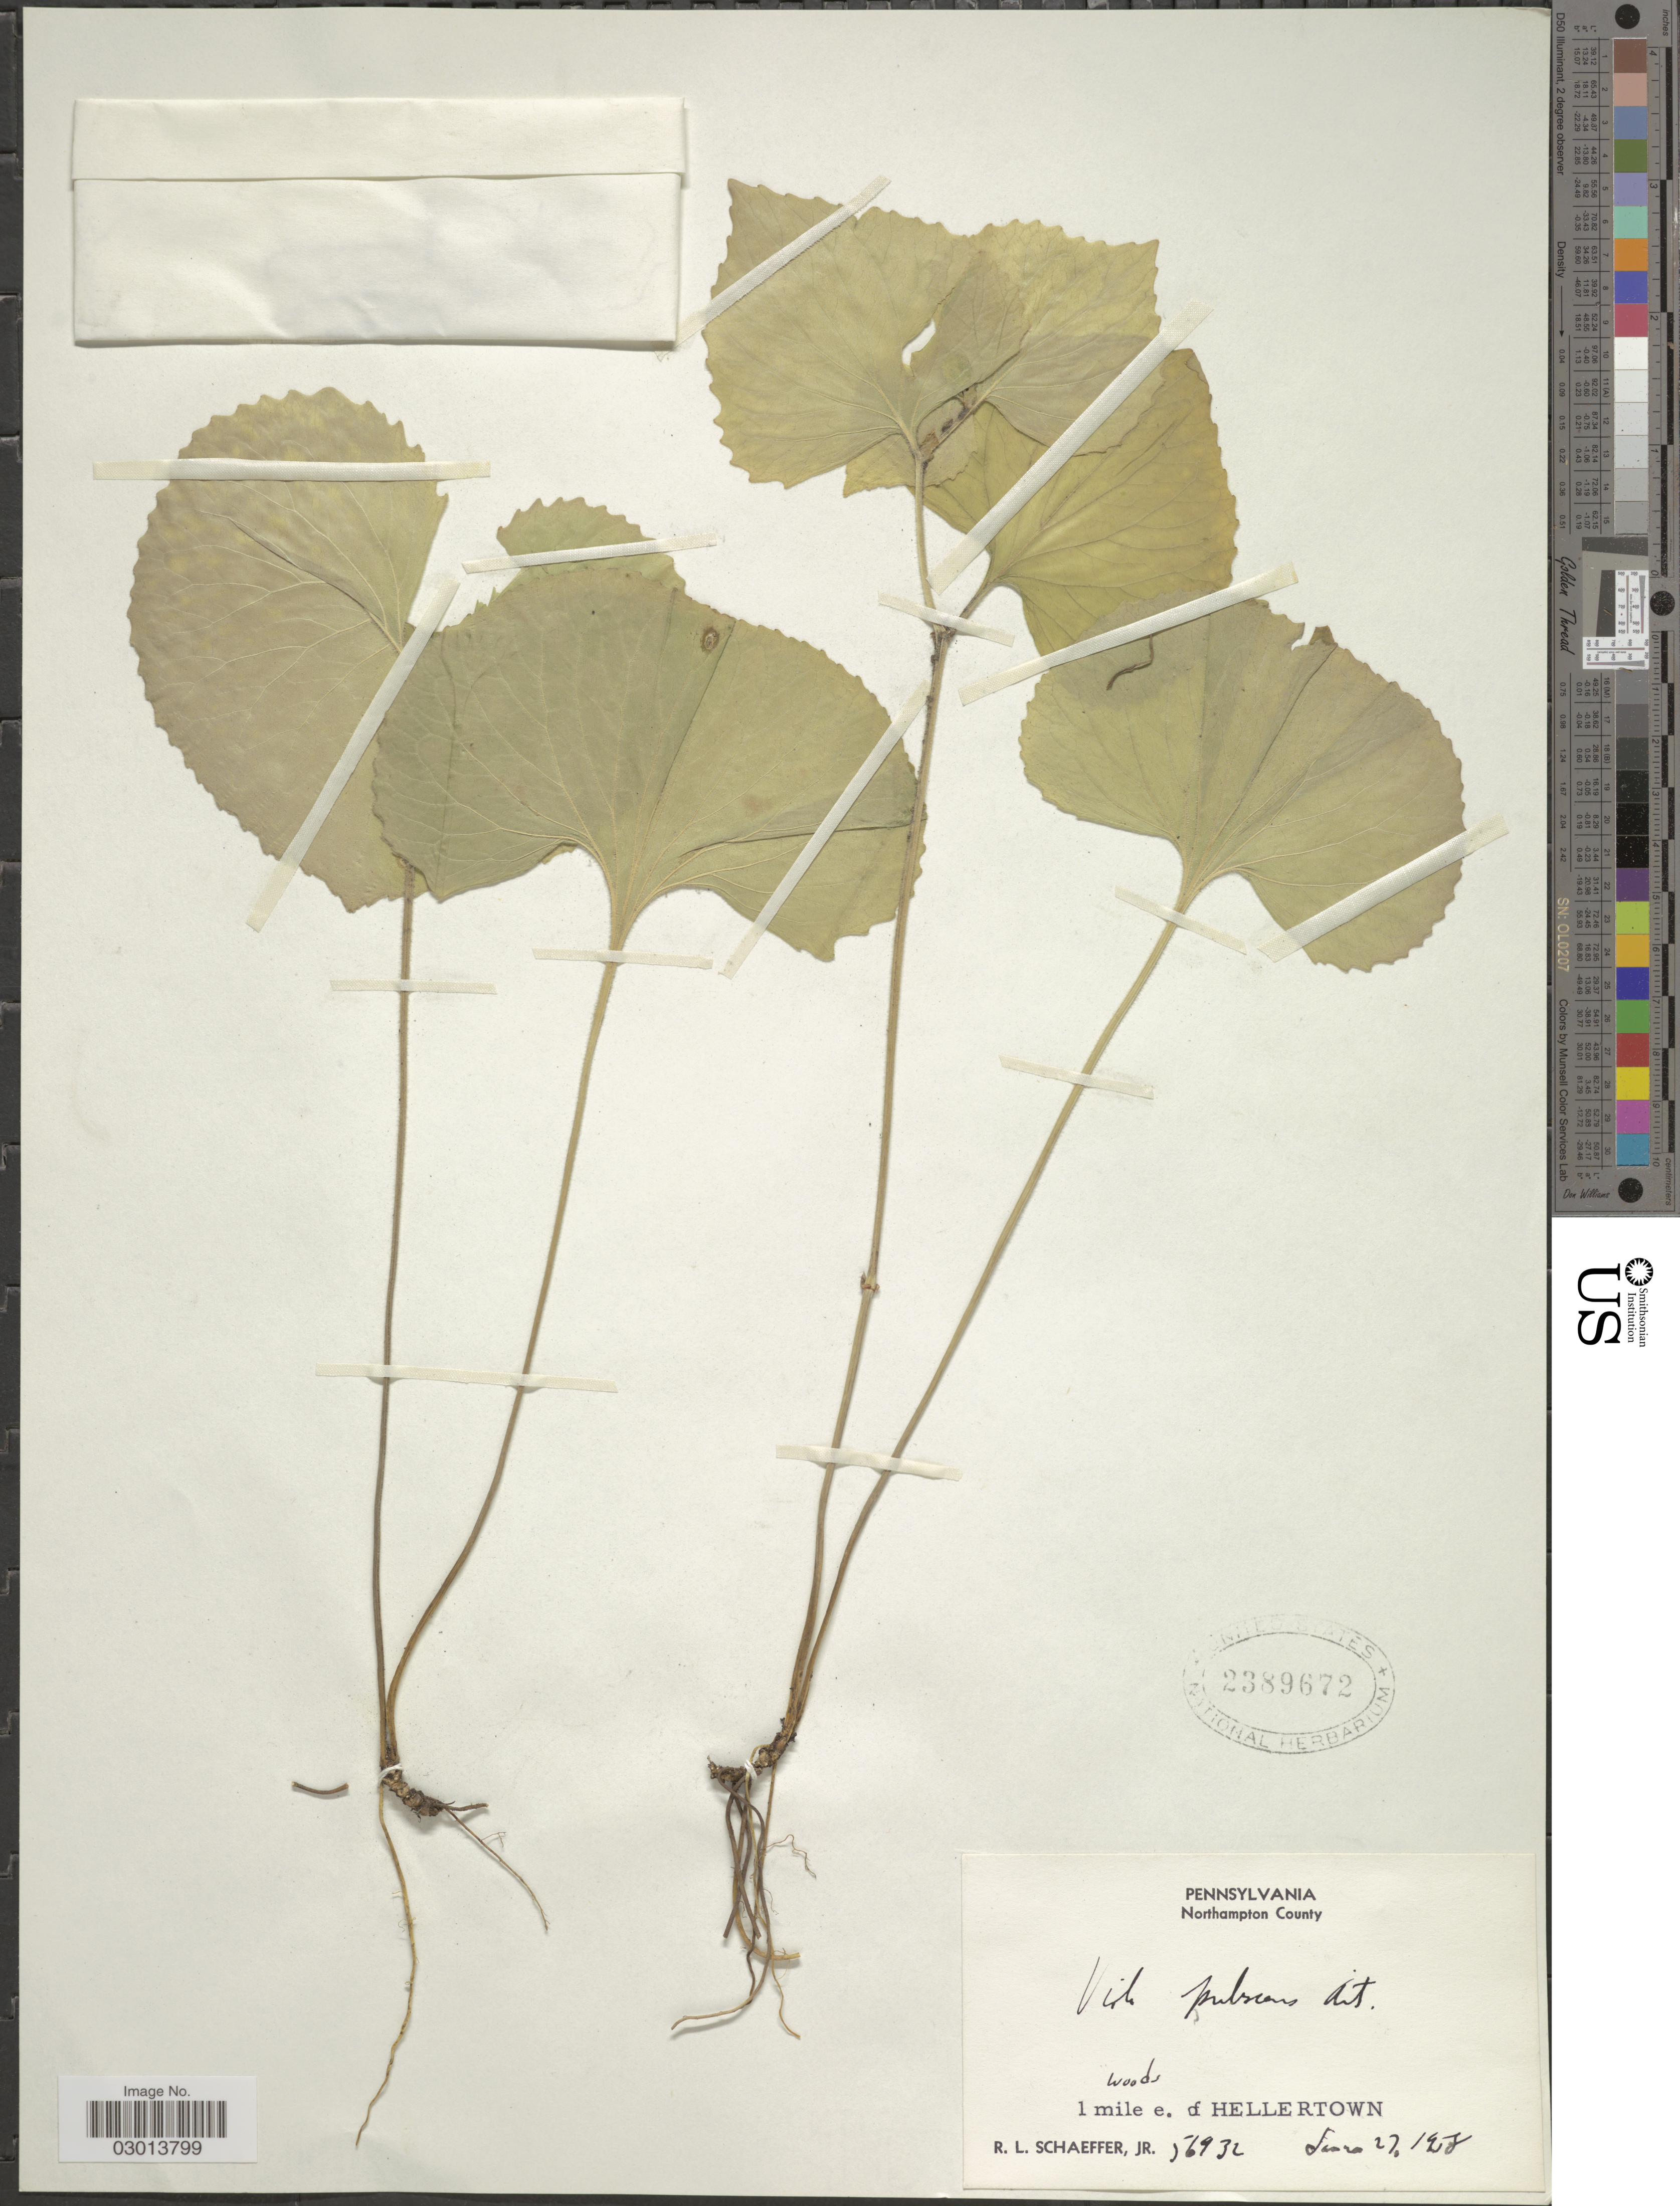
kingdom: Plantae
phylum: Tracheophyta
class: Magnoliopsida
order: Malpighiales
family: Violaceae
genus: Viola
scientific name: Viola pubescens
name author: Aiton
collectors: R. L. Schaeffer Jr.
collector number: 56932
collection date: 1930-06-27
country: United States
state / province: Pennsylvania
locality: Northampton County, 1 mile e. of Hellertown.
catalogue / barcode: US 2389672